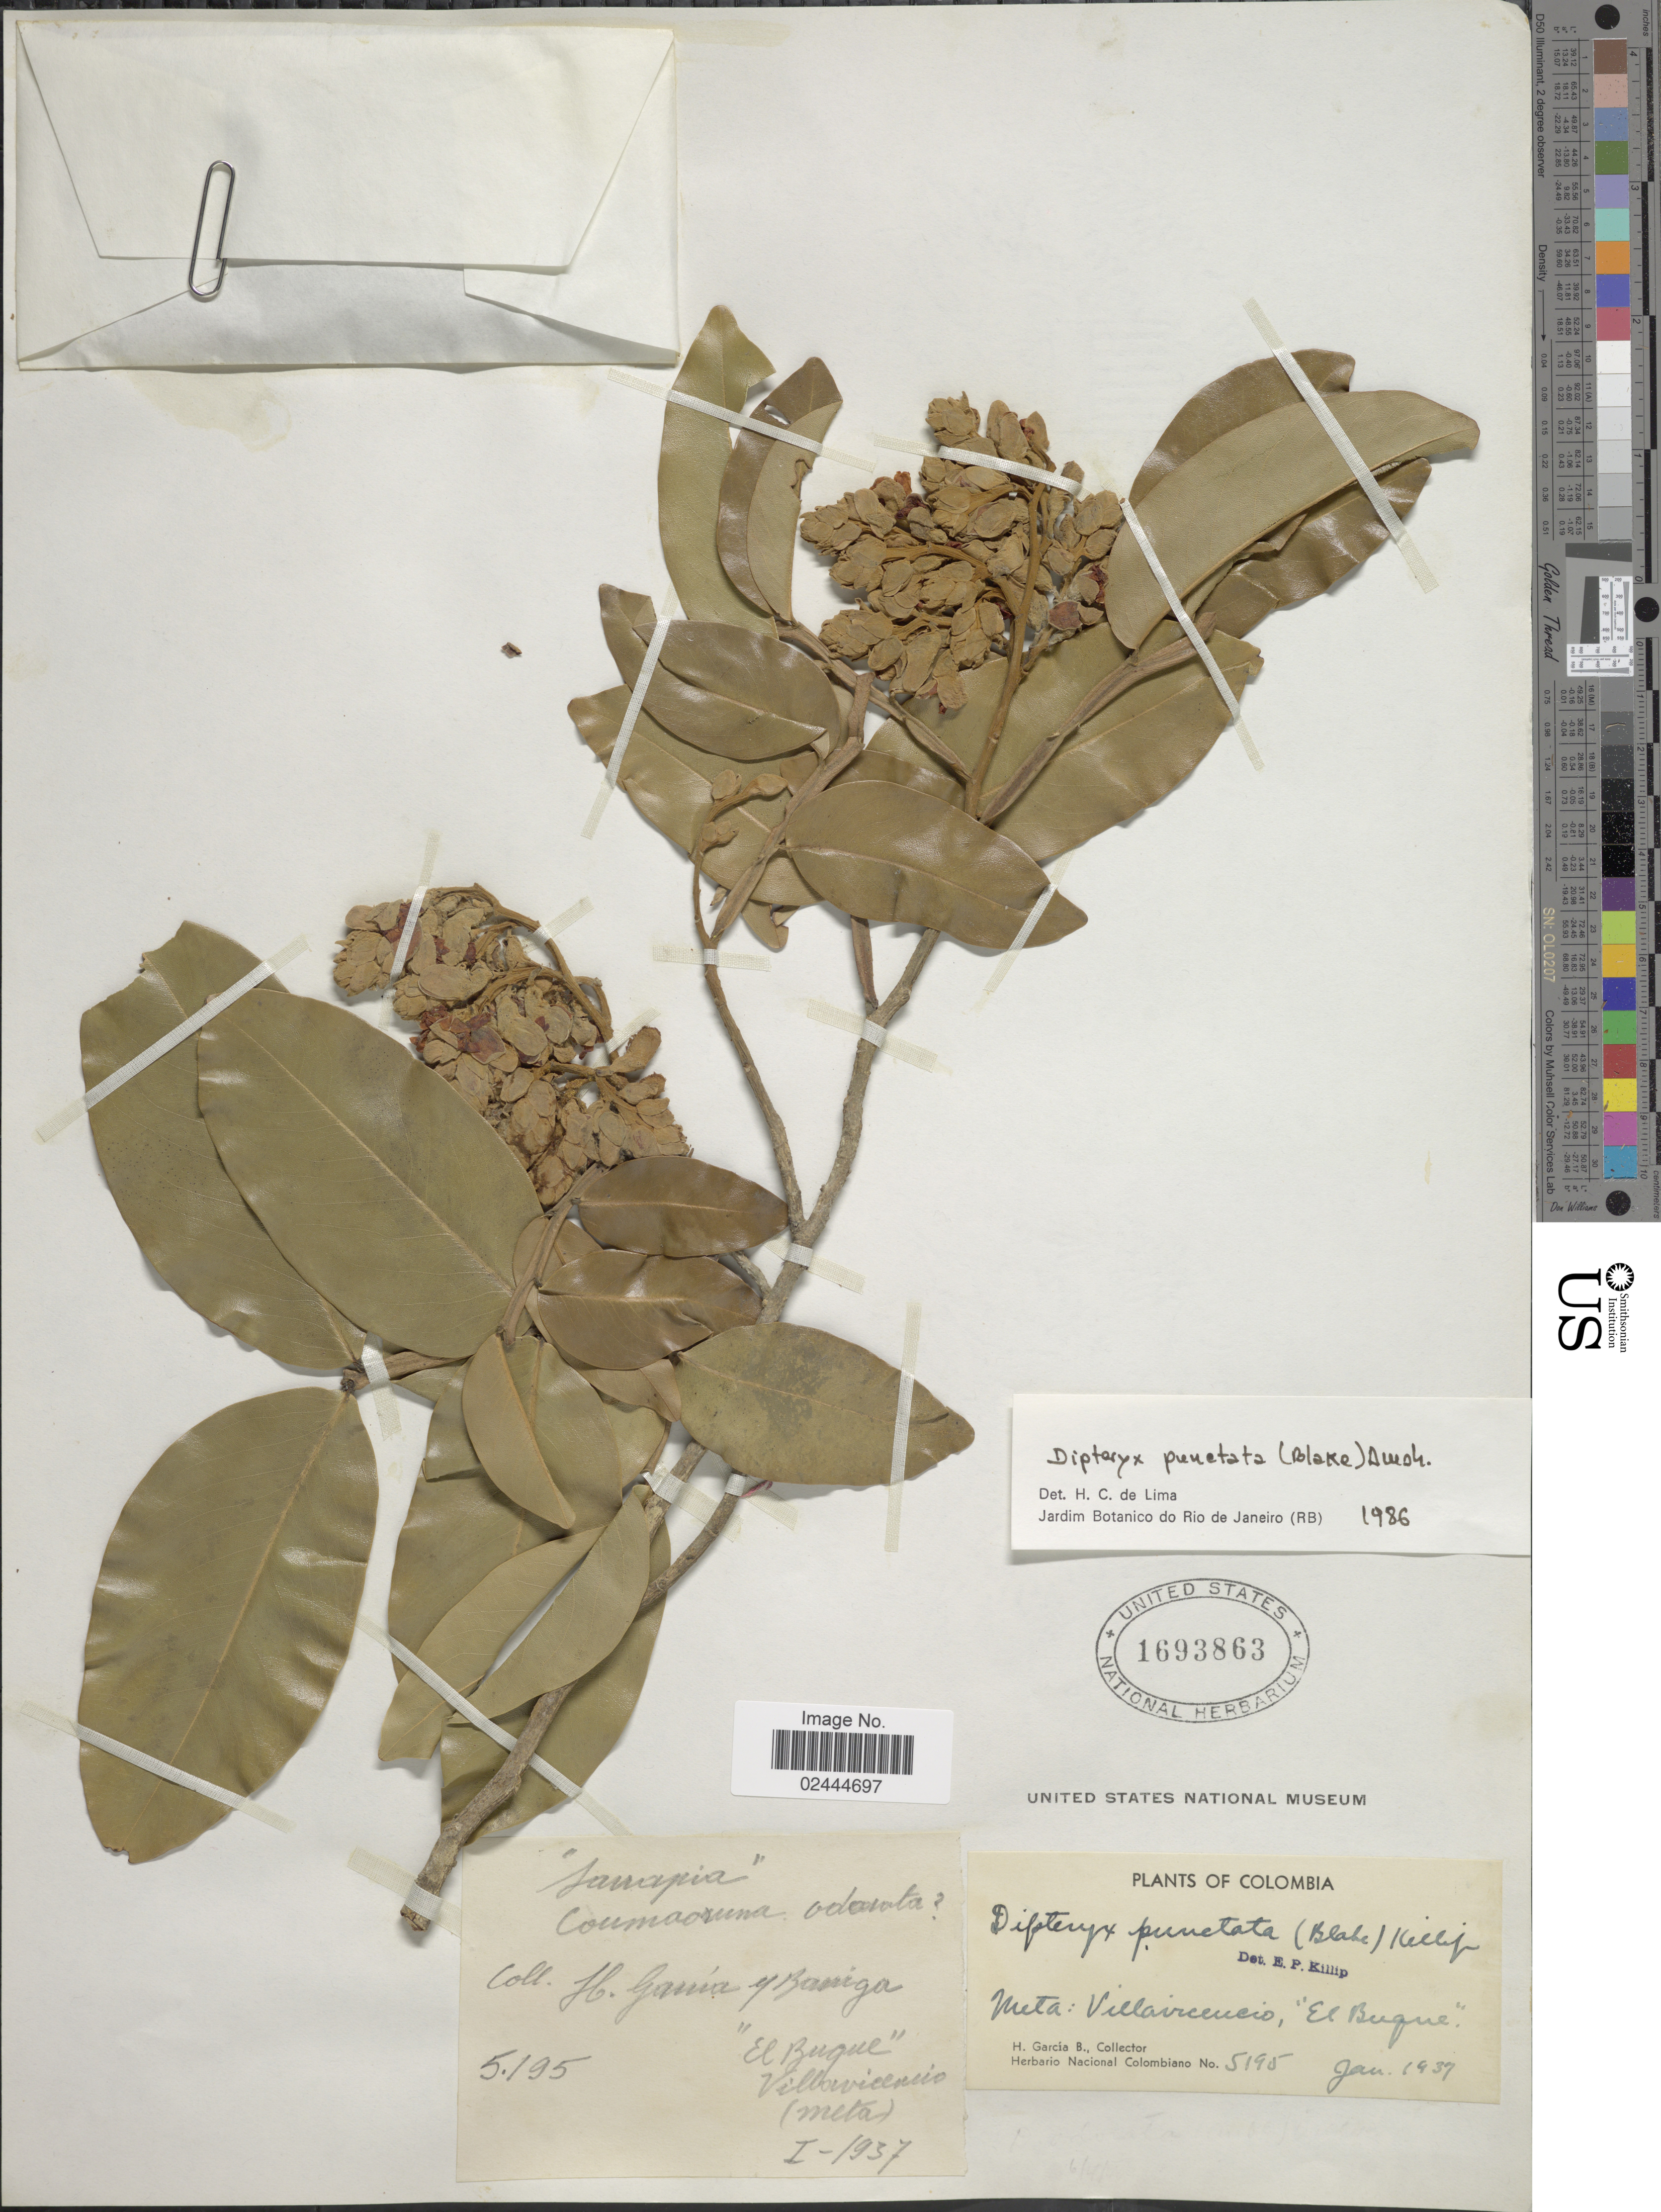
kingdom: Plantae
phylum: Tracheophyta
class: Magnoliopsida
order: Fabales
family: Fabaceae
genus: Dipteryx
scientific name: Dipteryx punctata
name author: (S.F. Blake) Amshoff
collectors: H. García Barriga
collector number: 5195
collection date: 1937-01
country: Colombia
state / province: Meta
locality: Villavicencio, "El Busque"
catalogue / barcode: US 1693863